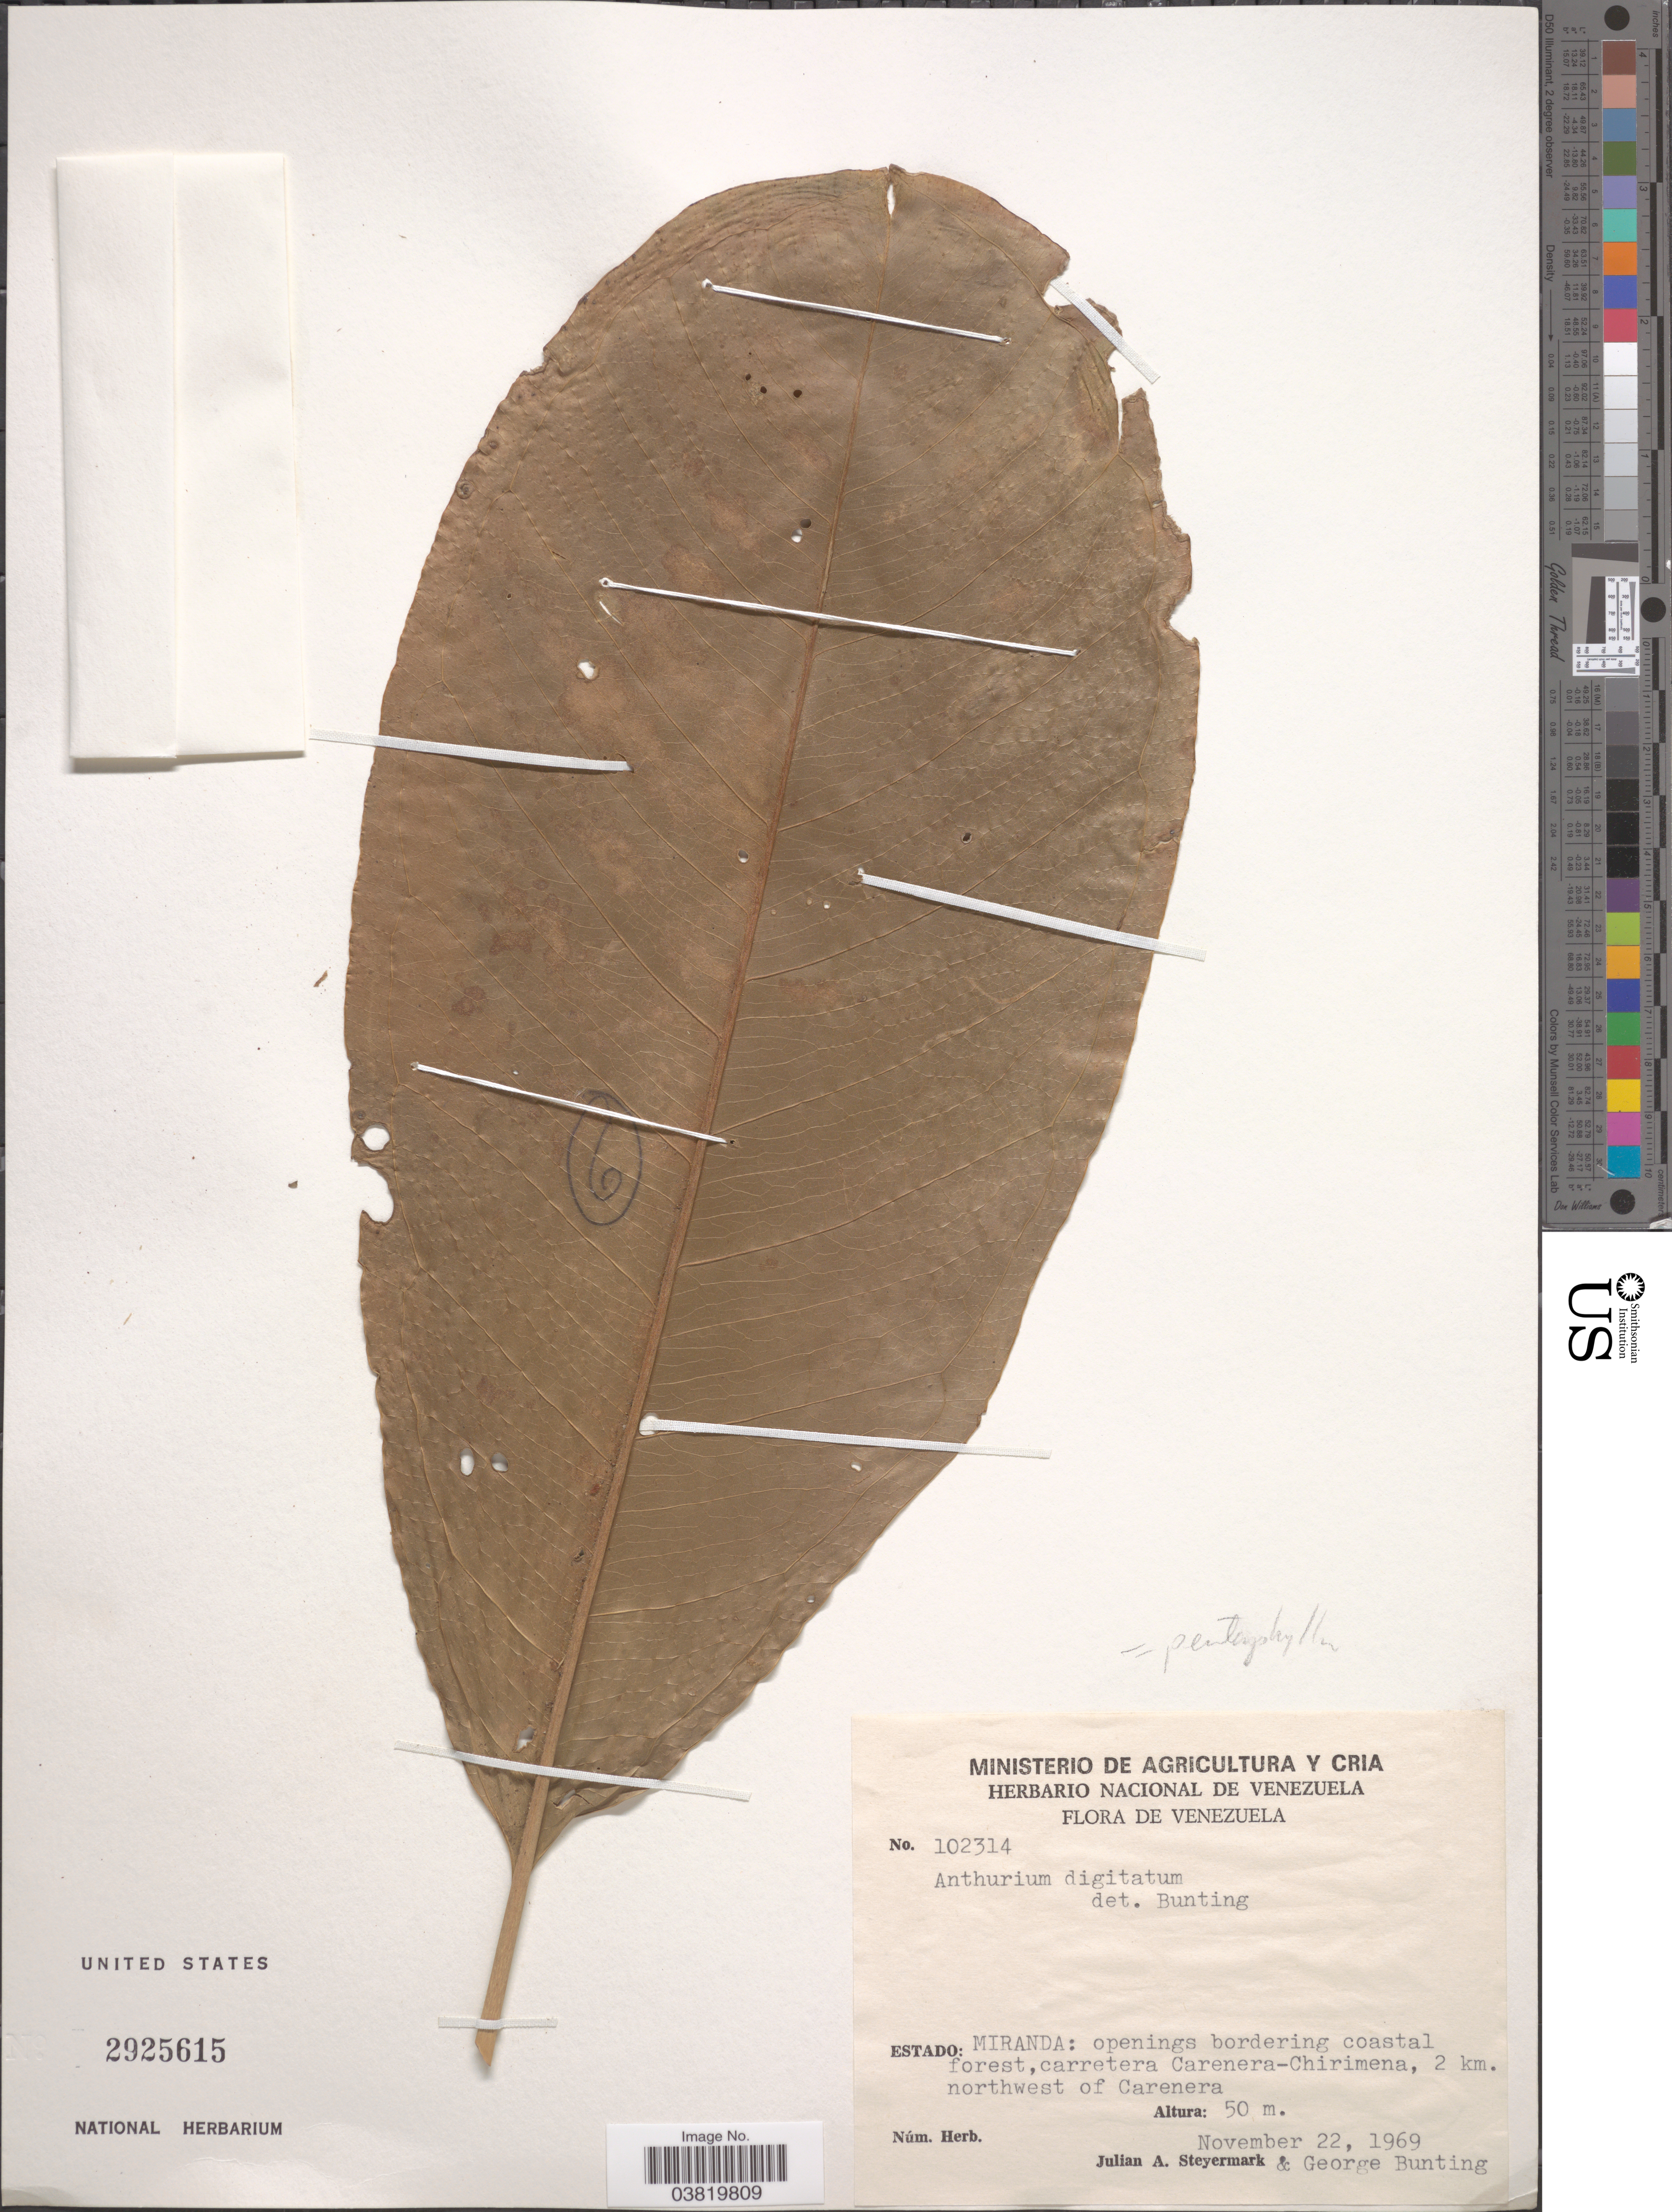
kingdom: Plantae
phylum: Tracheophyta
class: Liliopsida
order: Alismatales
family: Araceae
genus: Anthurium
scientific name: Anthurium digitatum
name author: (Jacq.) G. Don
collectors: J. Steyermark & G. S. Bunting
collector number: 102314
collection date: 1969-11-22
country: Venezuela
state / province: Miranda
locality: Openings bordering coastal forest, carretera Carenera-Chirimena, 2 km. northwest of Carenera.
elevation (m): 50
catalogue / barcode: US 2925615